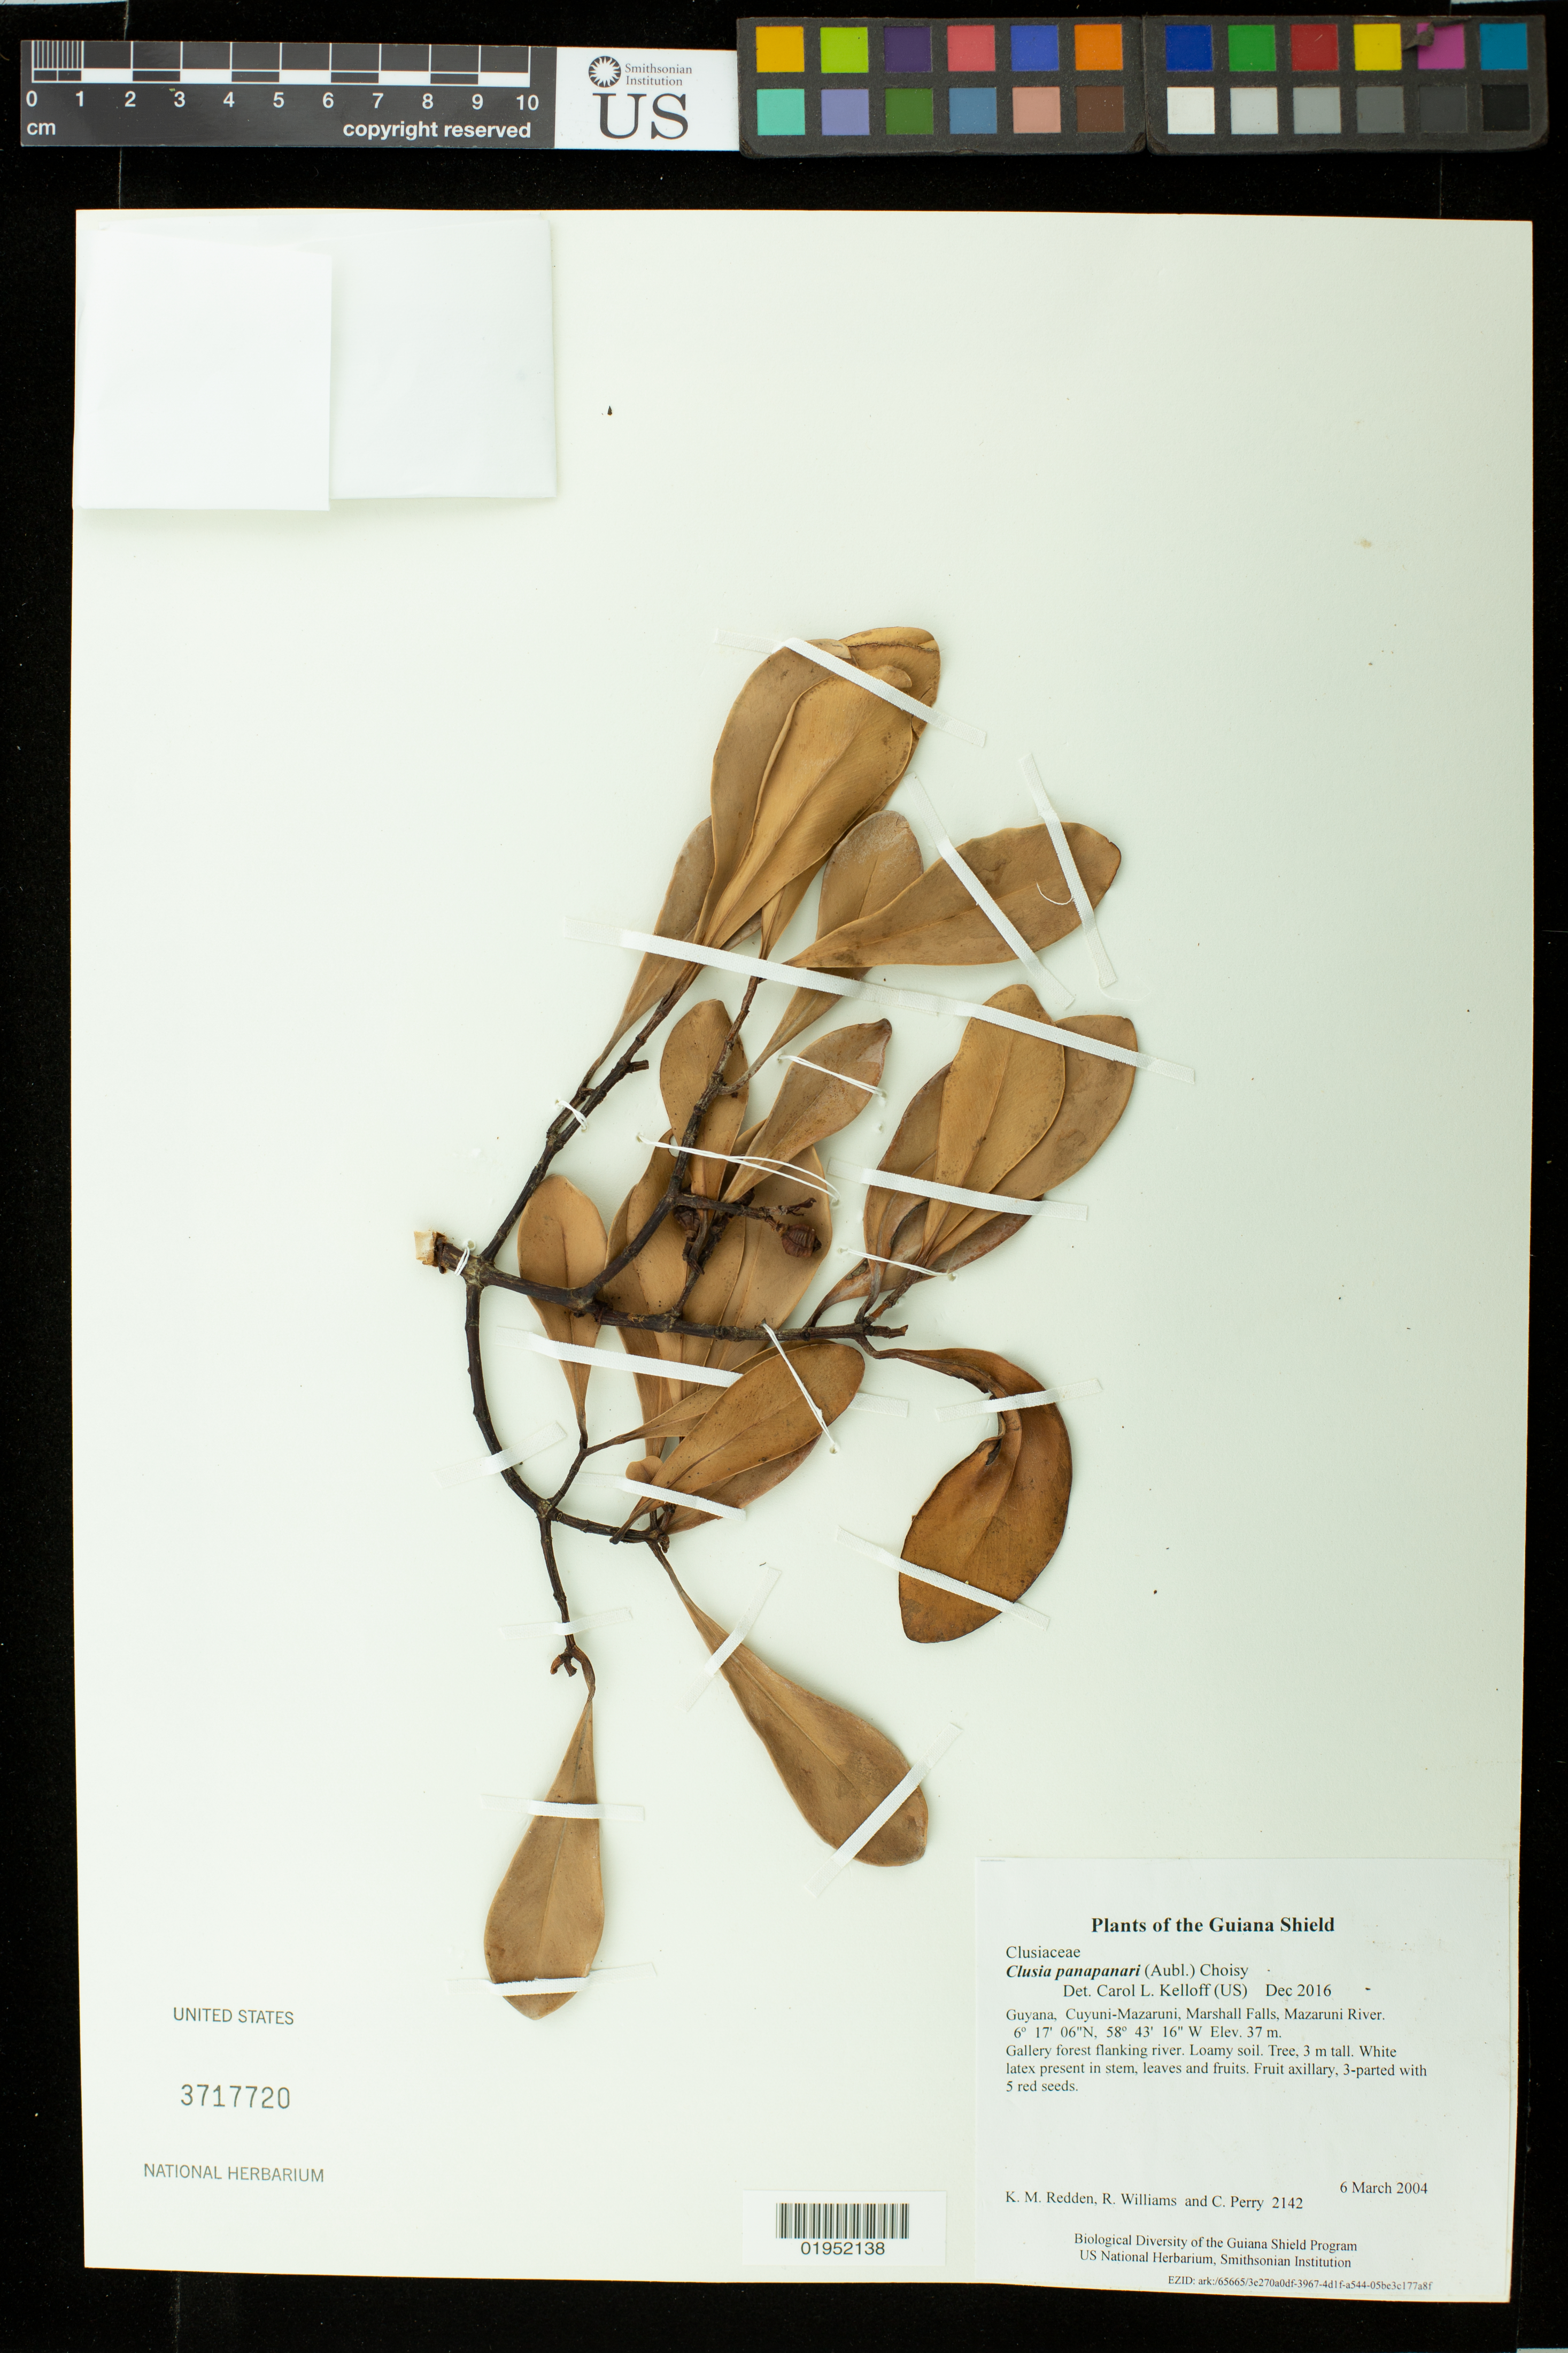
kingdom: Plantae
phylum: Tracheophyta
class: Magnoliopsida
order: Malpighiales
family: Clusiaceae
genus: Clusia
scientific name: Clusia panapanari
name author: (Aubl.) Choisy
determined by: Kelloff, Carol L., (US), Smithsonian Institution - National Museum of Natural History (UNITED STATES)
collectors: K. M. Redden, R. Williams & C. Perry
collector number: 2142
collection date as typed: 6 March 2004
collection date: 2004-03-06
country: Guyana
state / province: Cuyuni-Mazaruni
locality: Marshall Falls, Mazaruni River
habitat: Gallery forest flanking river. Loamy soil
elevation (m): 37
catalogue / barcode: US 3717720